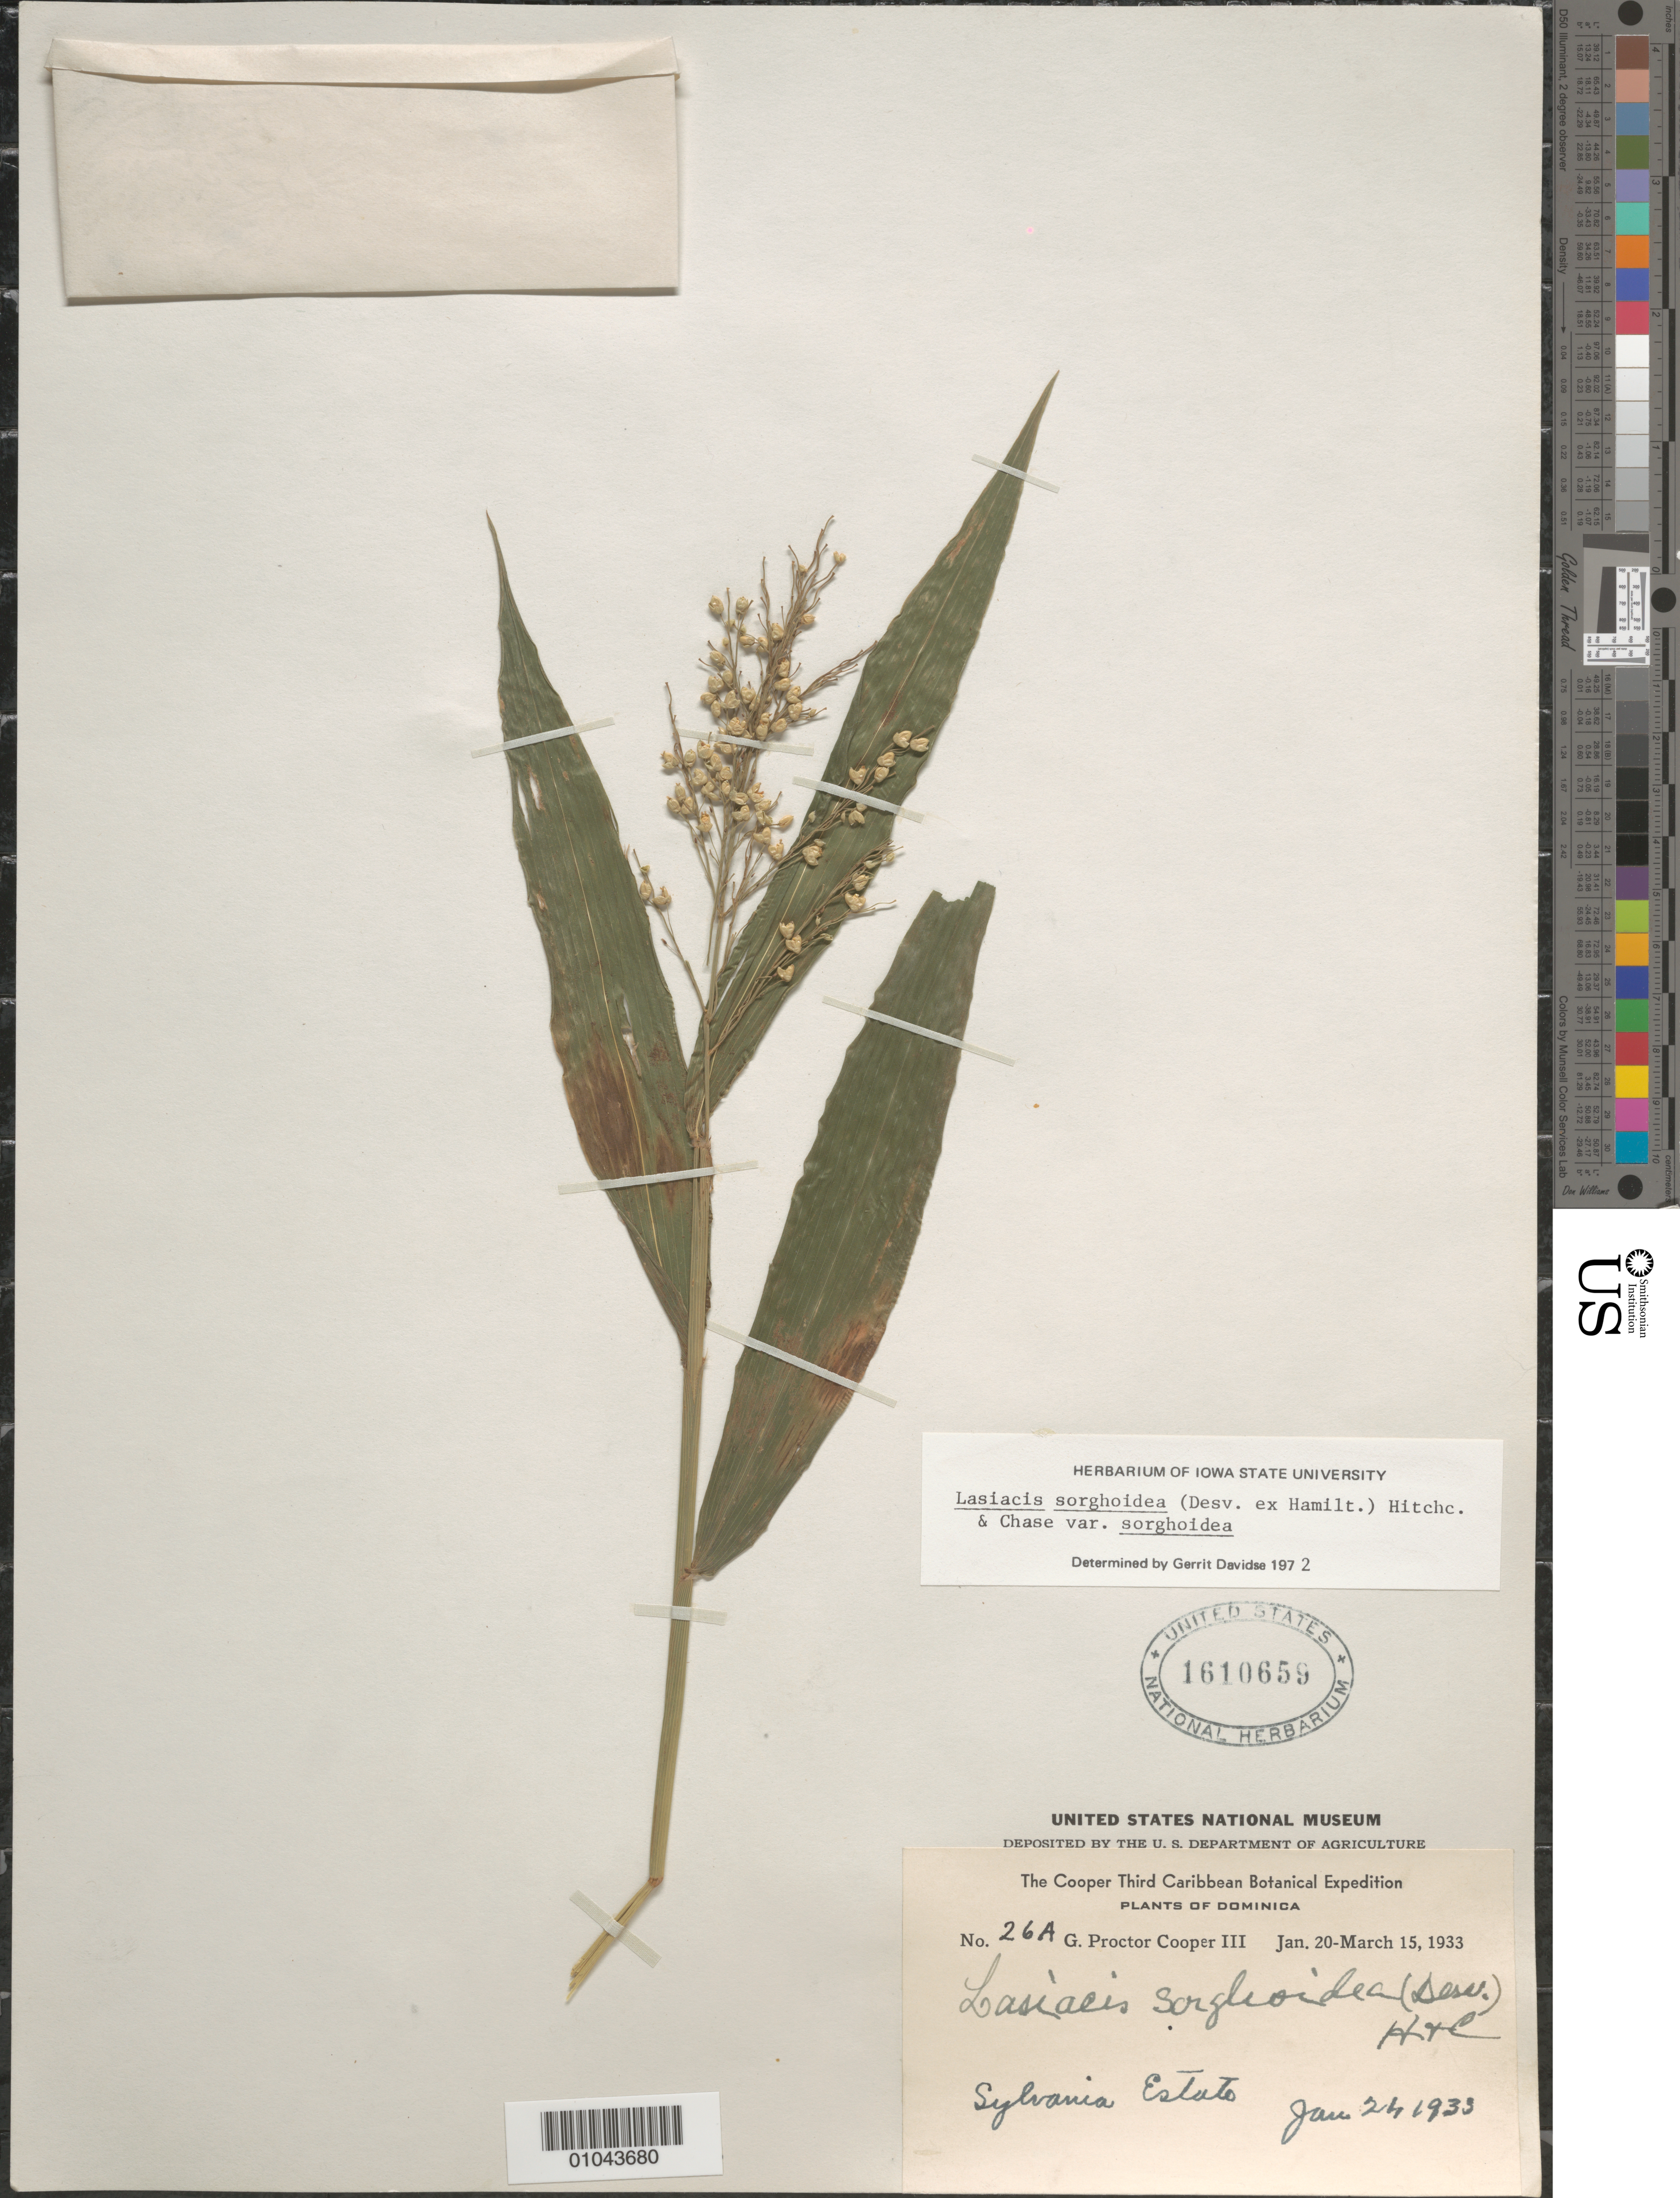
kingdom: Plantae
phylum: Tracheophyta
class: Liliopsida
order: Poales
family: Poaceae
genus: Lasiacis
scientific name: Lasiacis sorghoidea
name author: (Desv. ex Ham.) Hitchc. & Chase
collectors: G. Cooper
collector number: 264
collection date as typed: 21 Jan 1933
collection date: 1933-01-21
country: Dominica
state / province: St. Paul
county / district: Sylvania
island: Dominica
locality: Sylvania Estate, Saint Paul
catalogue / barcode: US 1610659